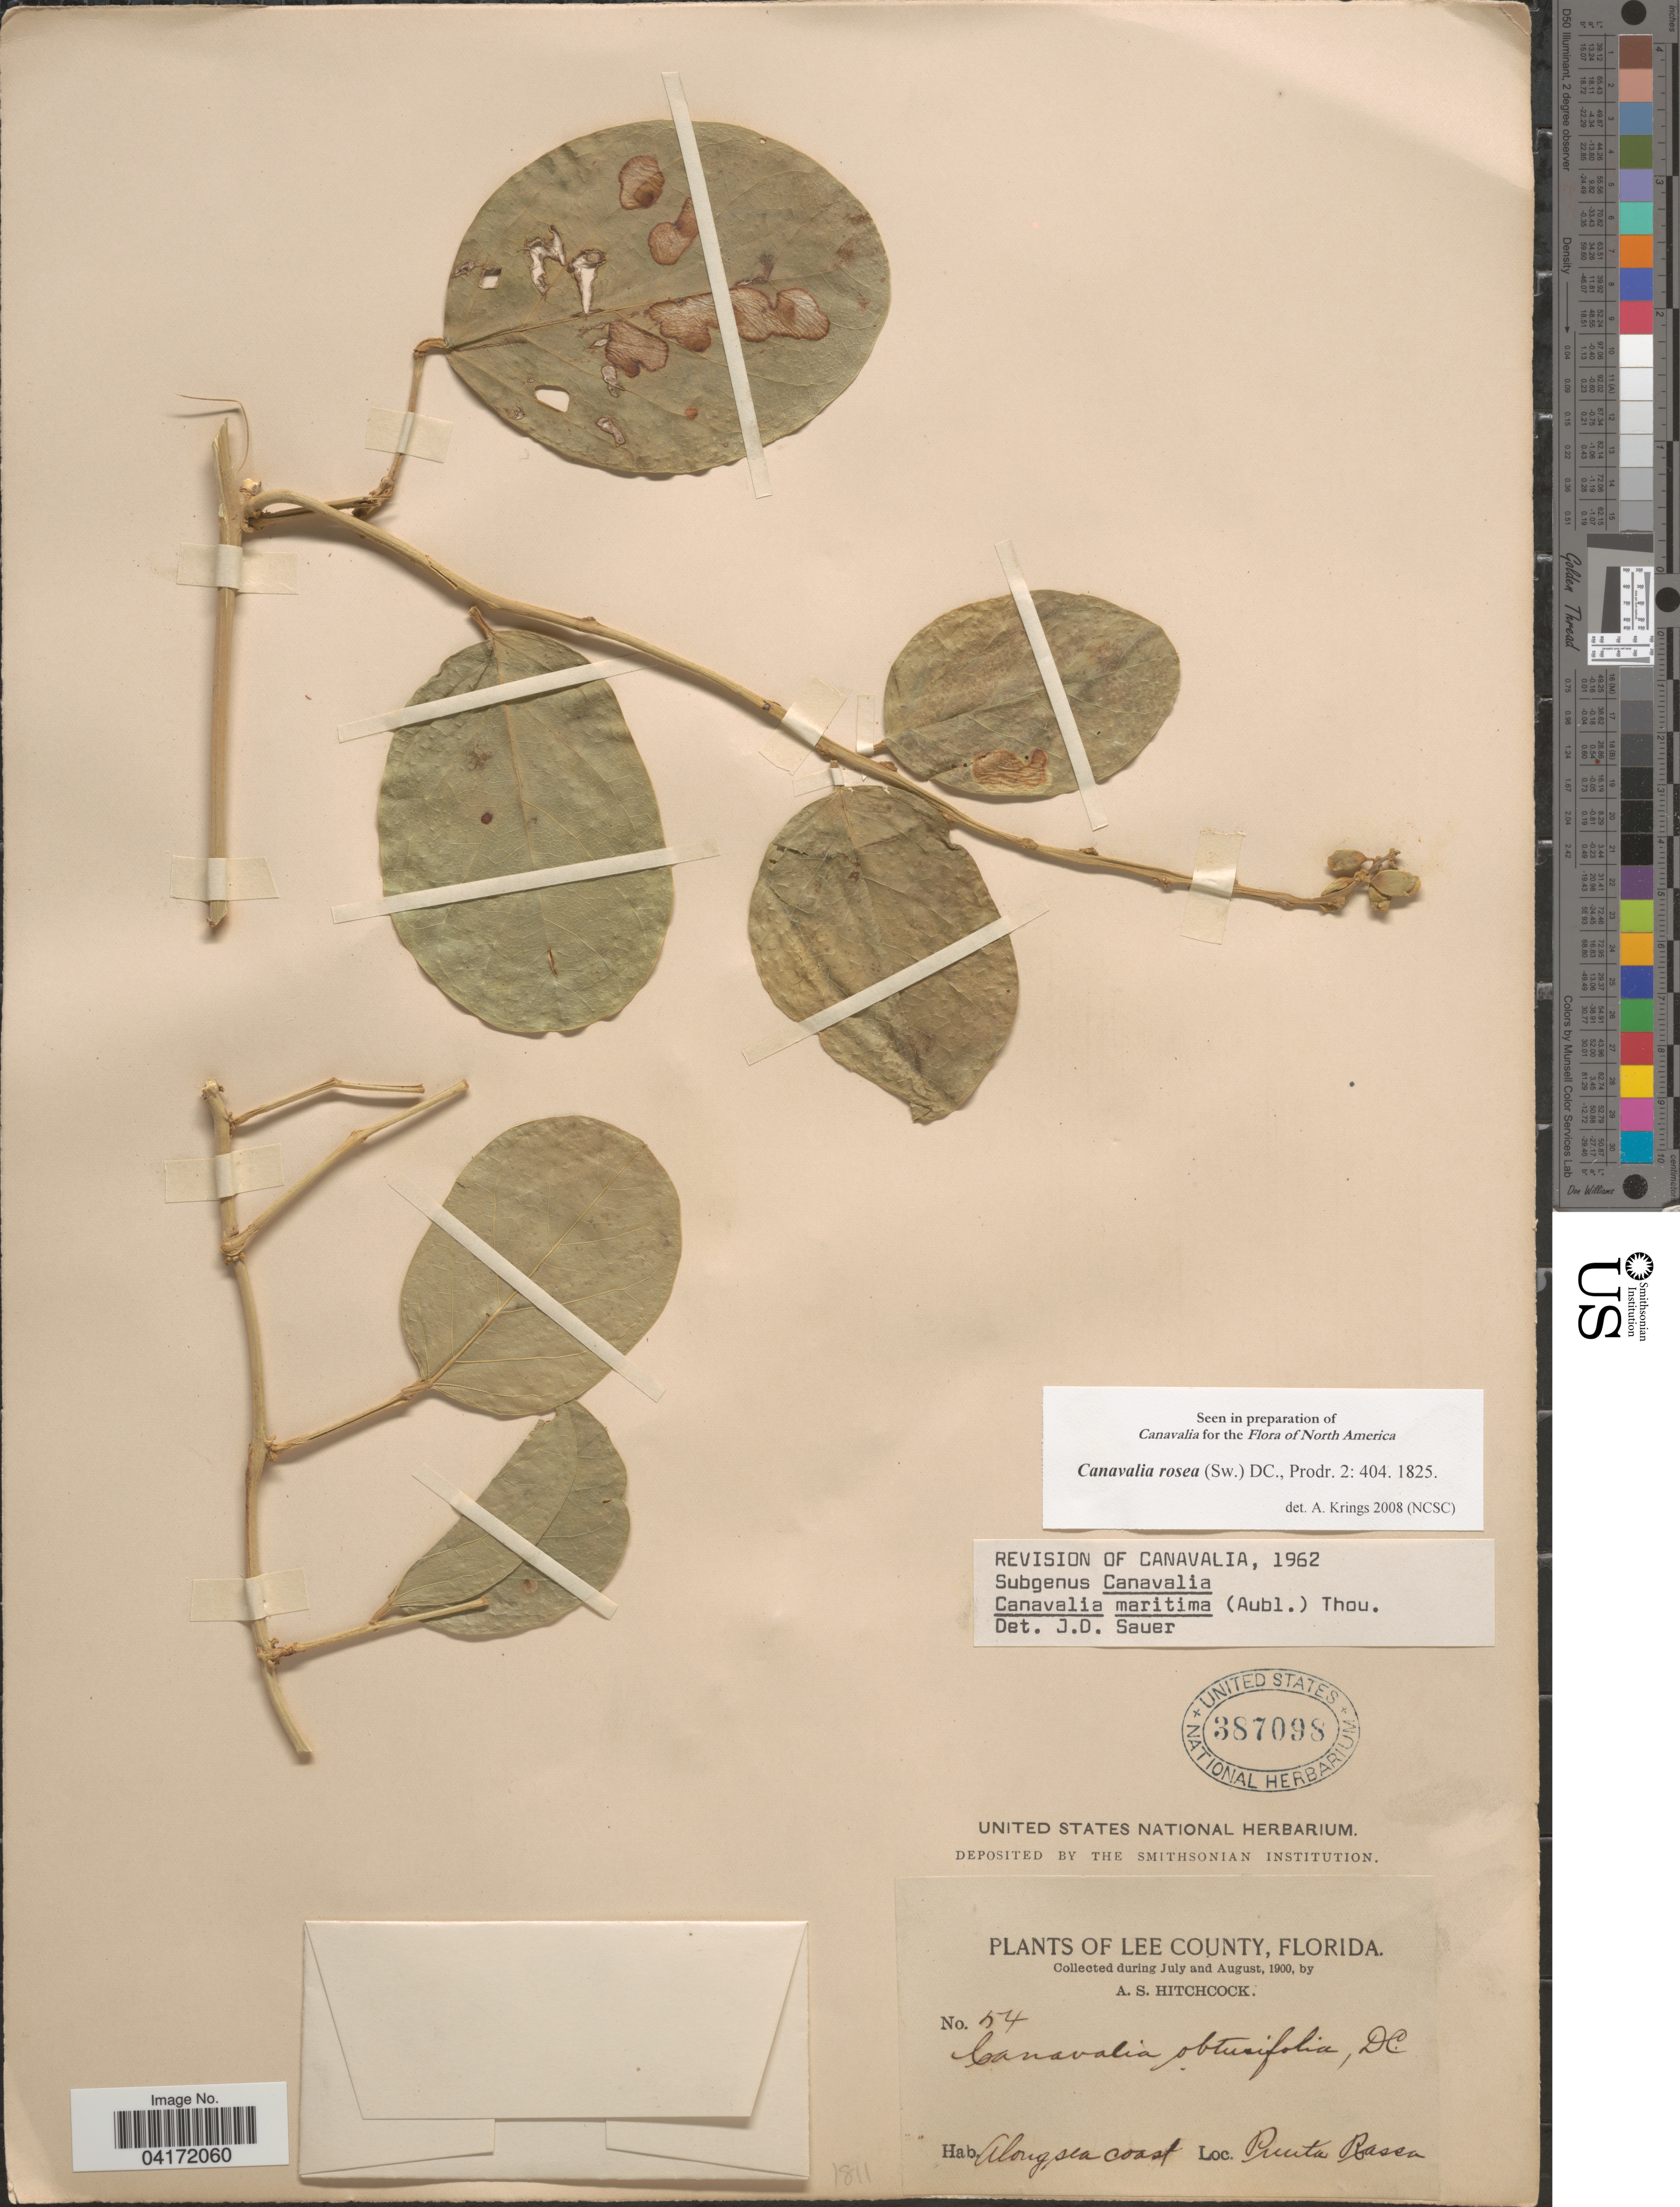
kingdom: Plantae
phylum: Tracheophyta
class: Magnoliopsida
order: Fabales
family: Fabaceae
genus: Canavalia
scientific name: Canavalia rosea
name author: (Sw.) DC.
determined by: Krings, A.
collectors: A. S. Hitchcock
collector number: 54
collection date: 1900-07/1900-08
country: United States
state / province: Florida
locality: Lee County. Along sea coast. Punta Rassa.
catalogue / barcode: US 387098